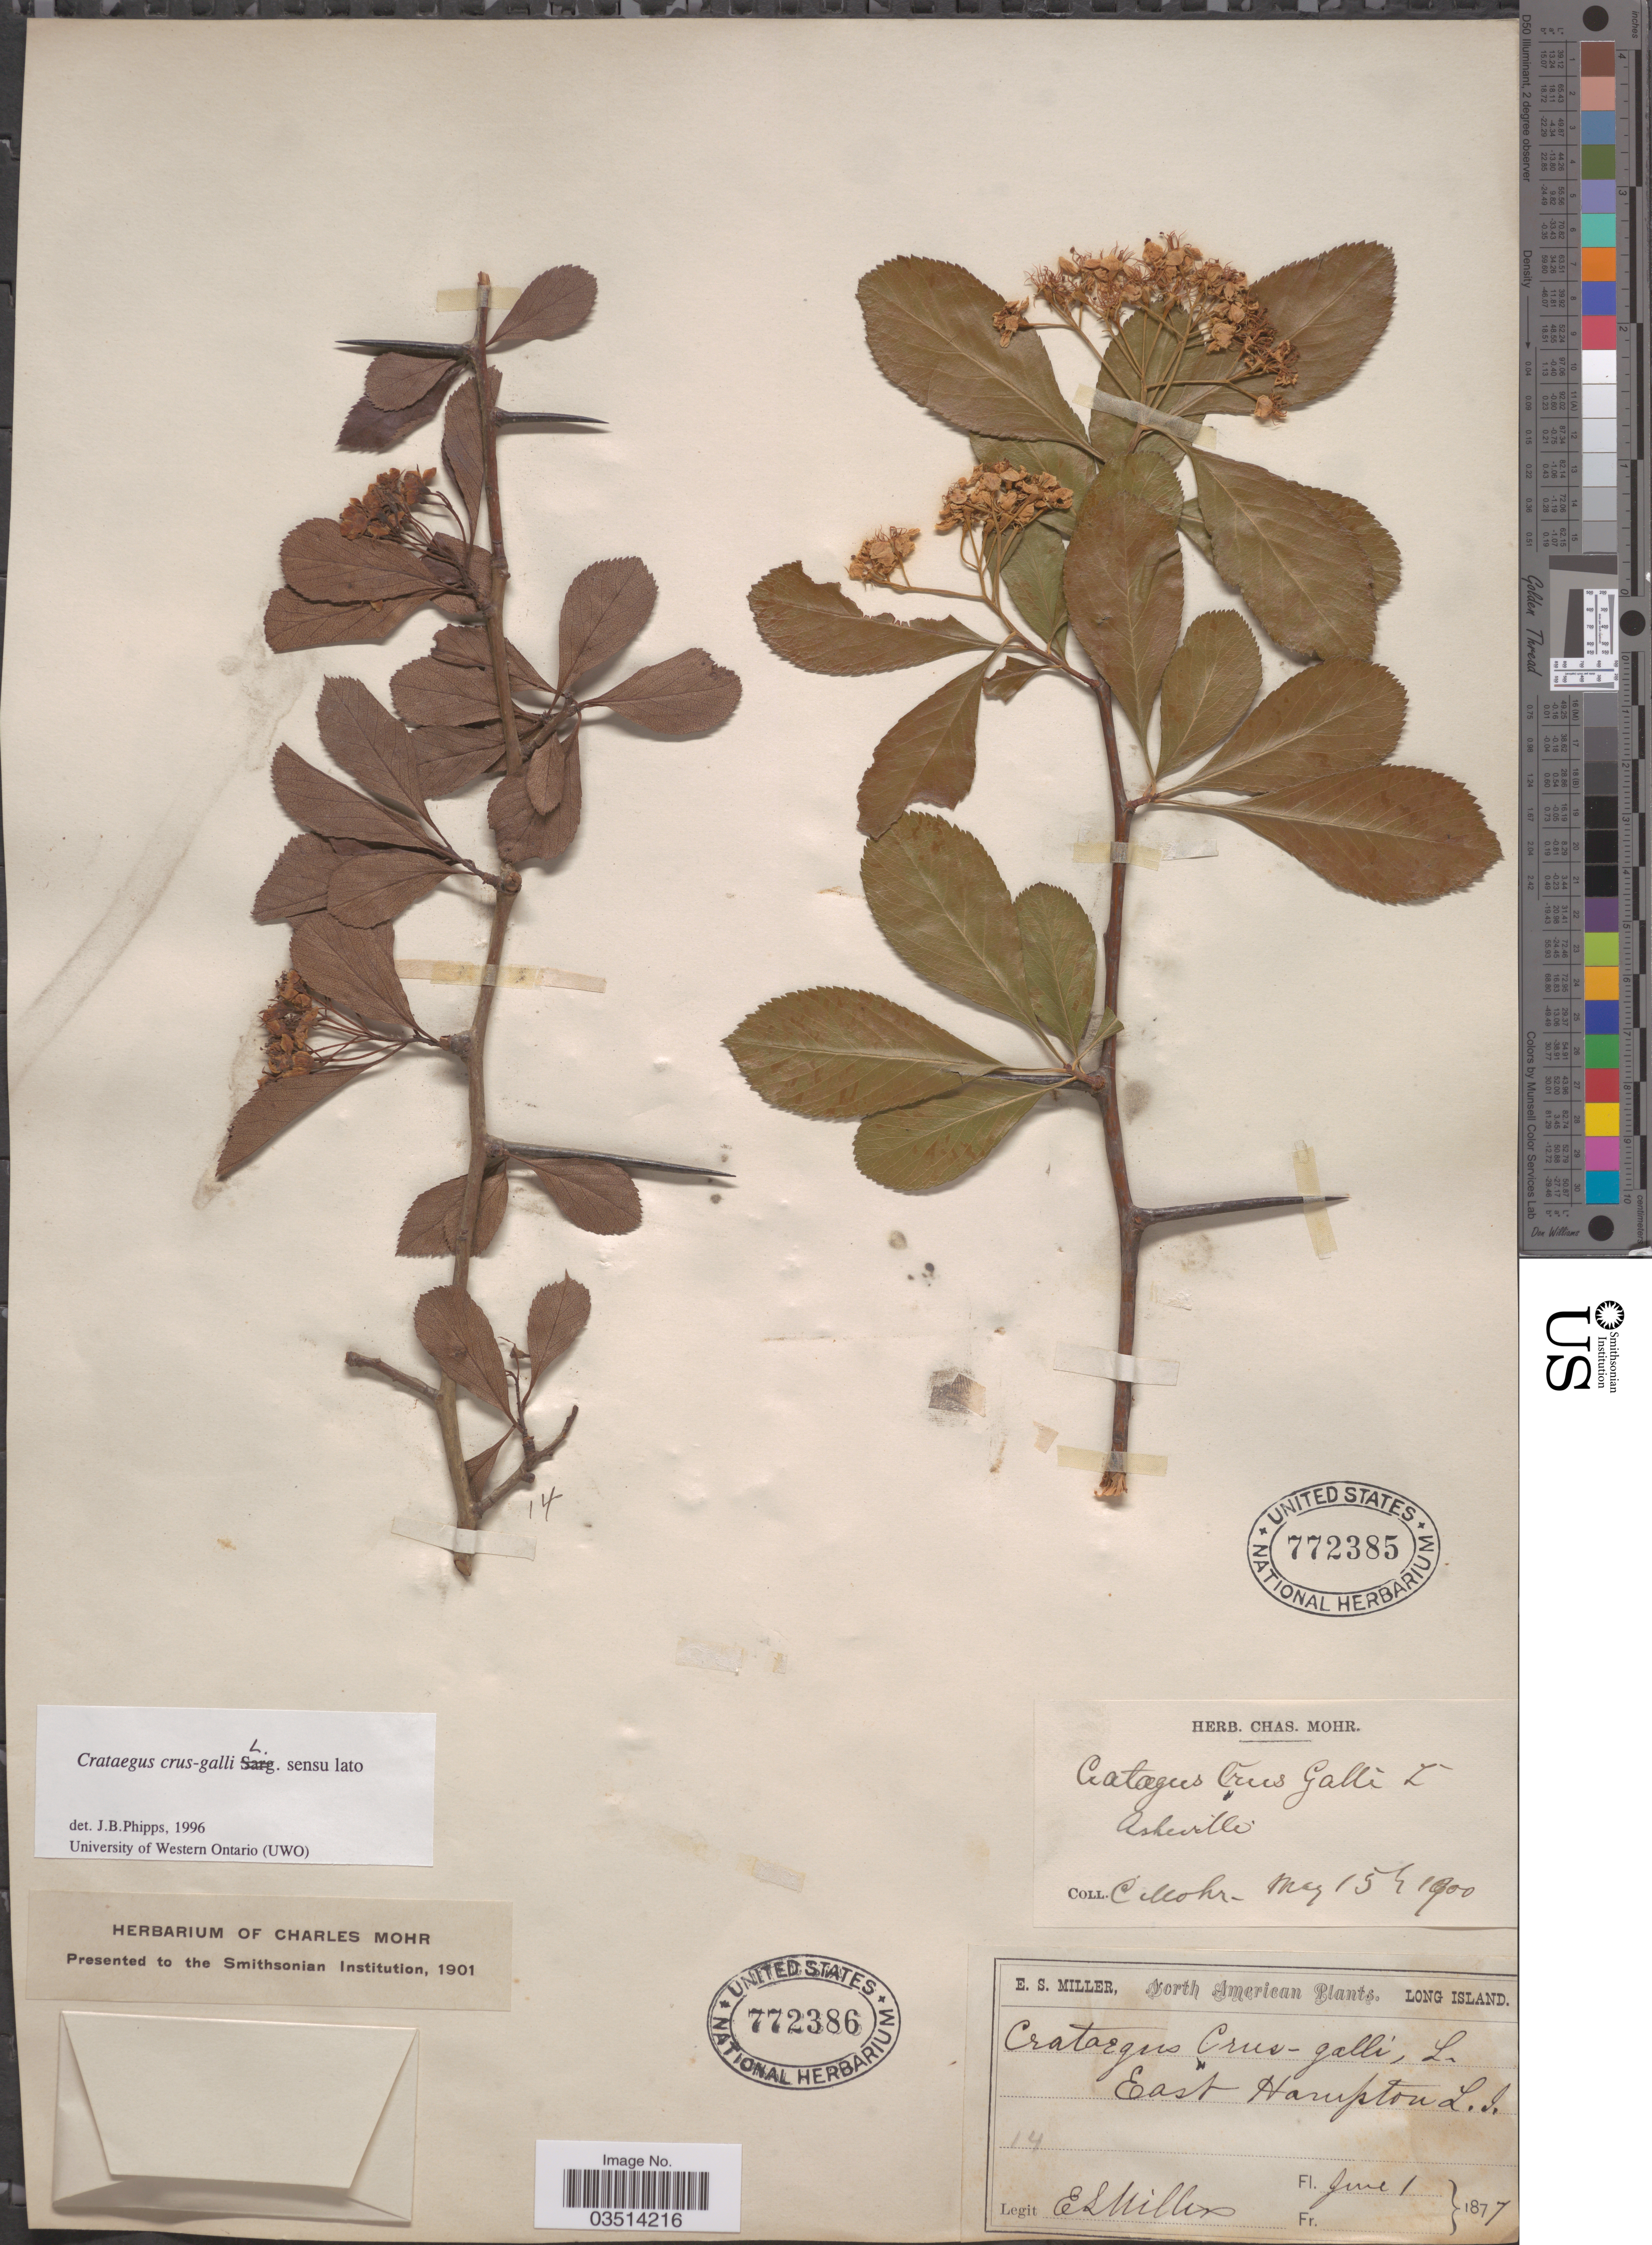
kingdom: Plantae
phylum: Tracheophyta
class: Magnoliopsida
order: Rosales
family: Rosaceae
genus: Crataegus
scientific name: Crataegus crus-galli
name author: L.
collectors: E. S. Miller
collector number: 14?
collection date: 1877-06-01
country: United States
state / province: New York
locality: Long Island. East Hampton.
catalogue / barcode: US 772386-2